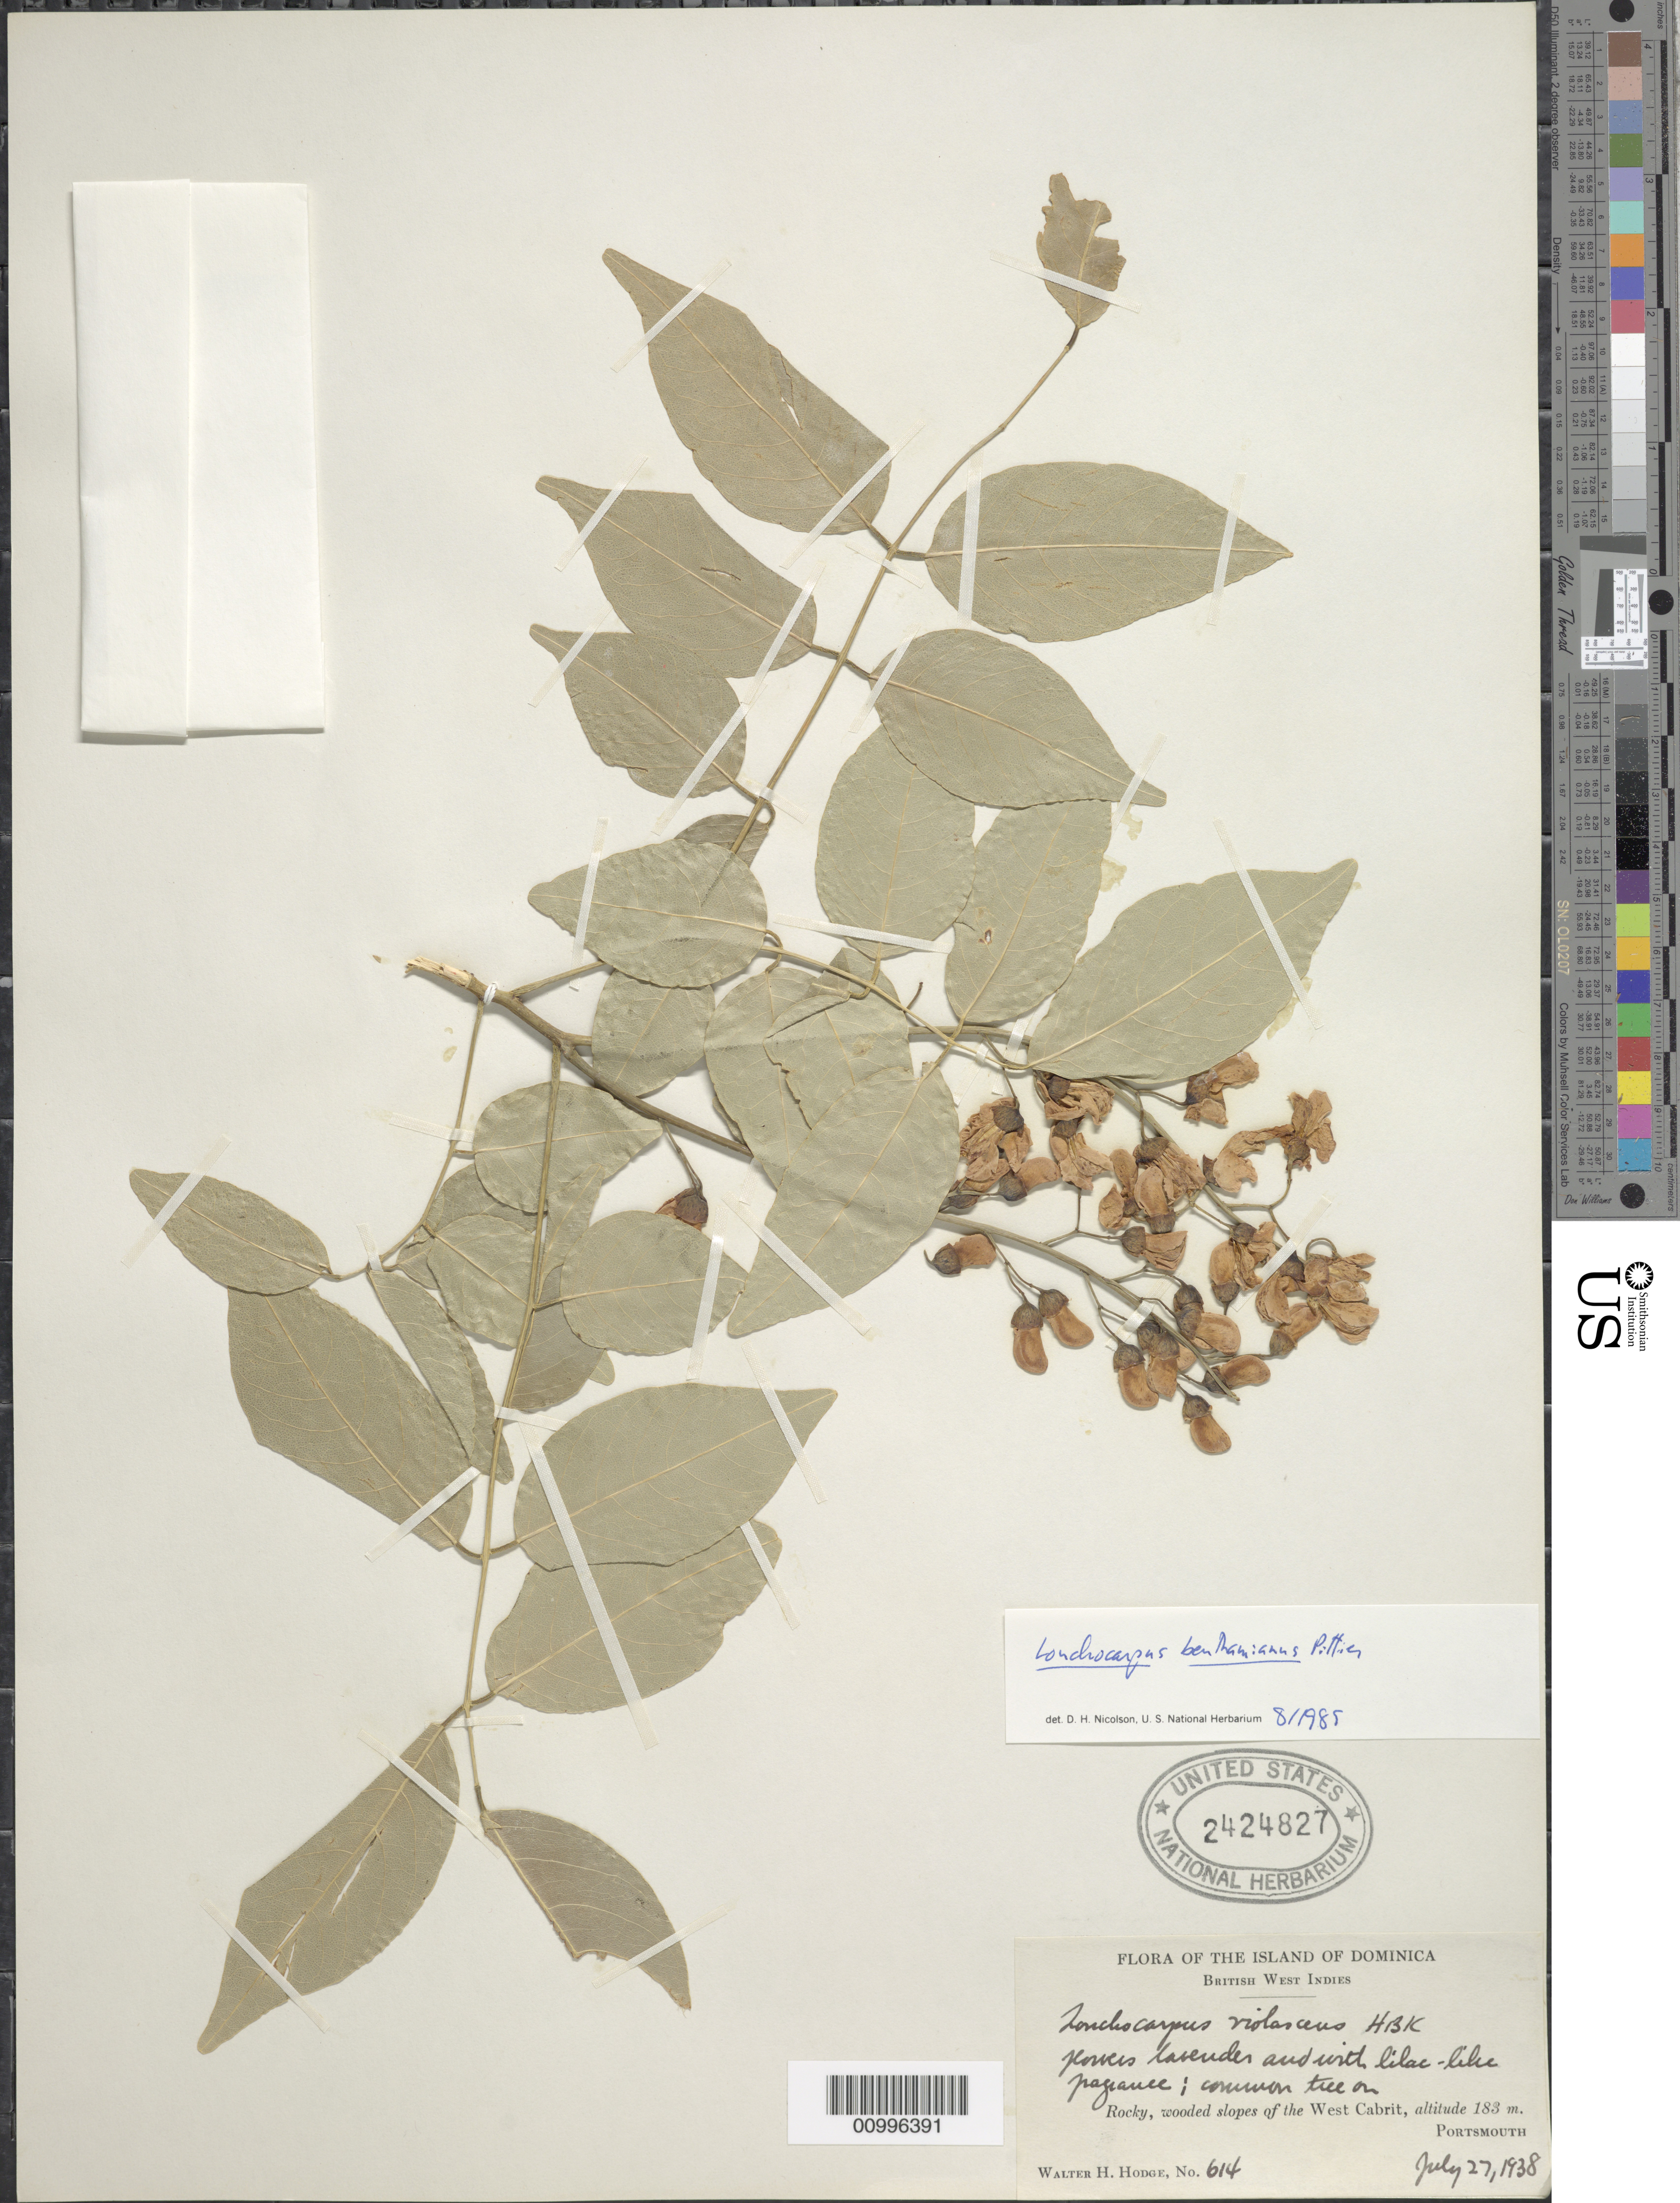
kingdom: Plantae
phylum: Tracheophyta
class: Magnoliopsida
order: Fabales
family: Fabaceae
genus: Lonchocarpus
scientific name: Lonchocarpus violaceus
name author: (Jacq.) DC.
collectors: W. Hodge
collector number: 614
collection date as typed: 27 Jul 1938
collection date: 1938-07-27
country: Dominica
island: Dominica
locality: Rocky, wooded slopes of the West Cabrit, Portsmouth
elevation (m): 183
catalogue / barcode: US 2424827